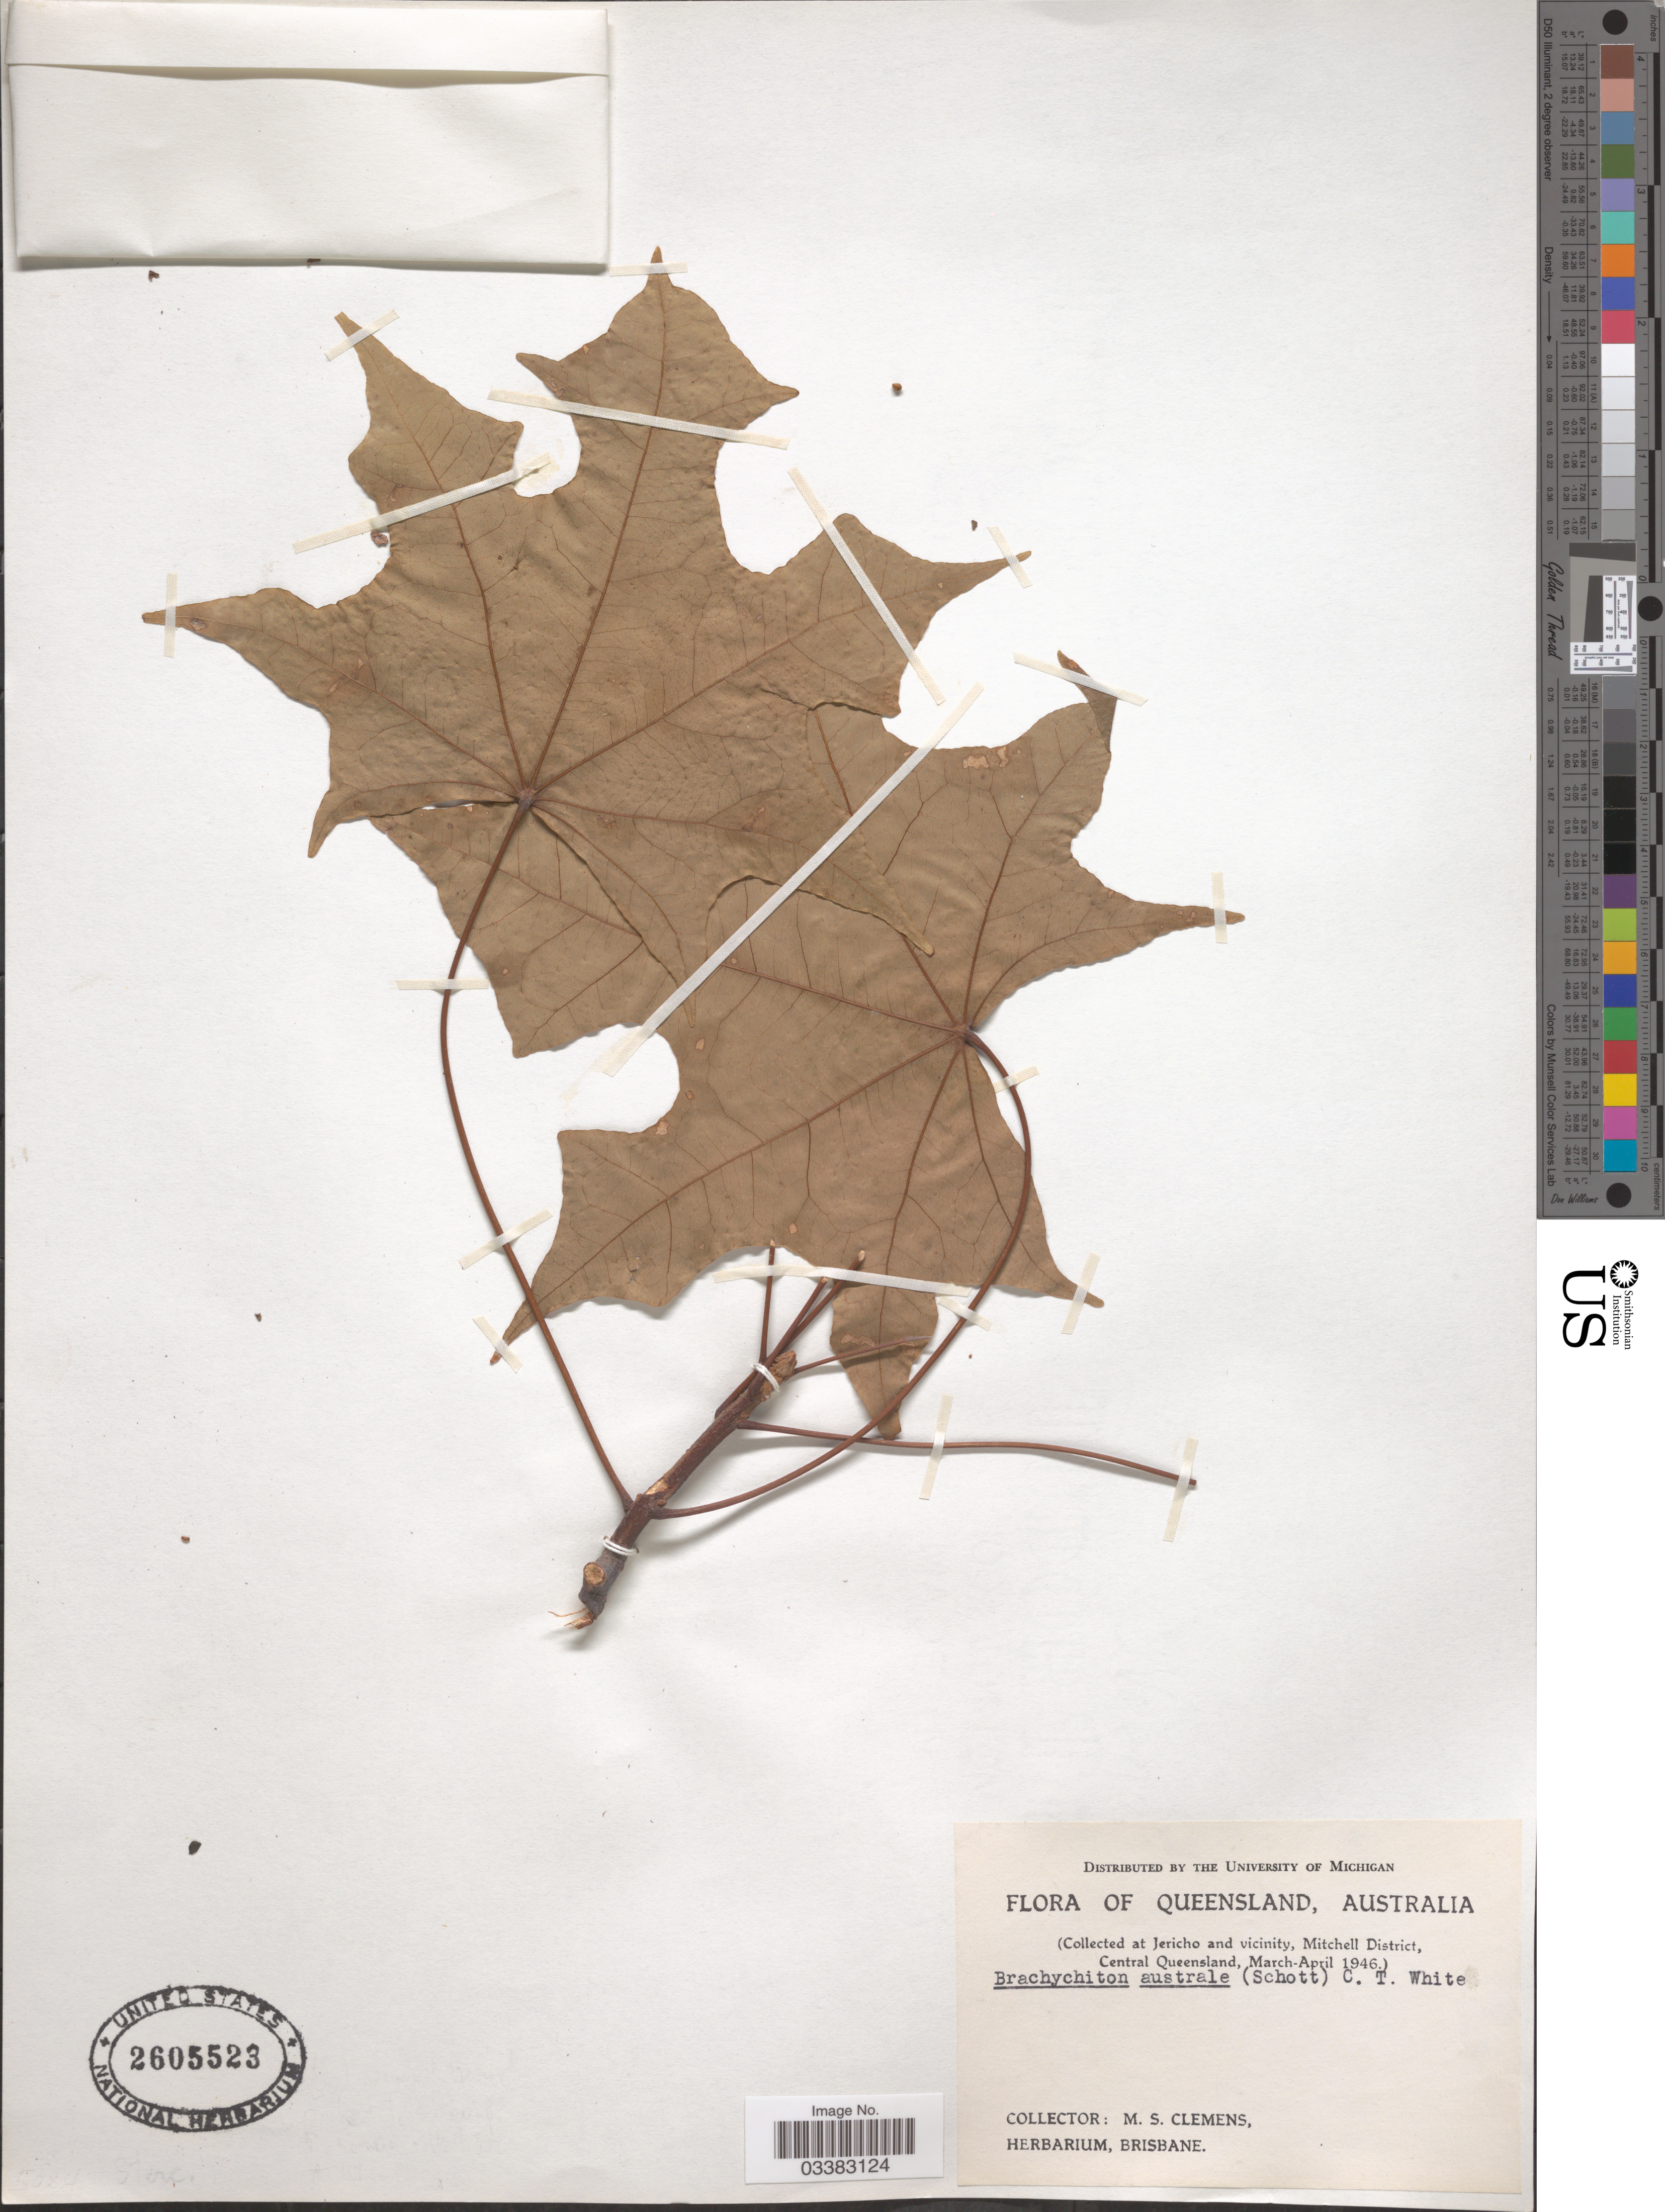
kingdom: Plantae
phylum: Tracheophyta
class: Magnoliopsida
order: Malvales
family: Malvaceae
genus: Brachychiton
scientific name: Brachychiton australis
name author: (Schott & Endl.) A. Terracc.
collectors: M. S. Clemens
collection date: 1946-03/1946-04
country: Australia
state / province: Queensland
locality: Jericho and vicinity, Mitchell District, Central Queensland.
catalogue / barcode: US 2605523